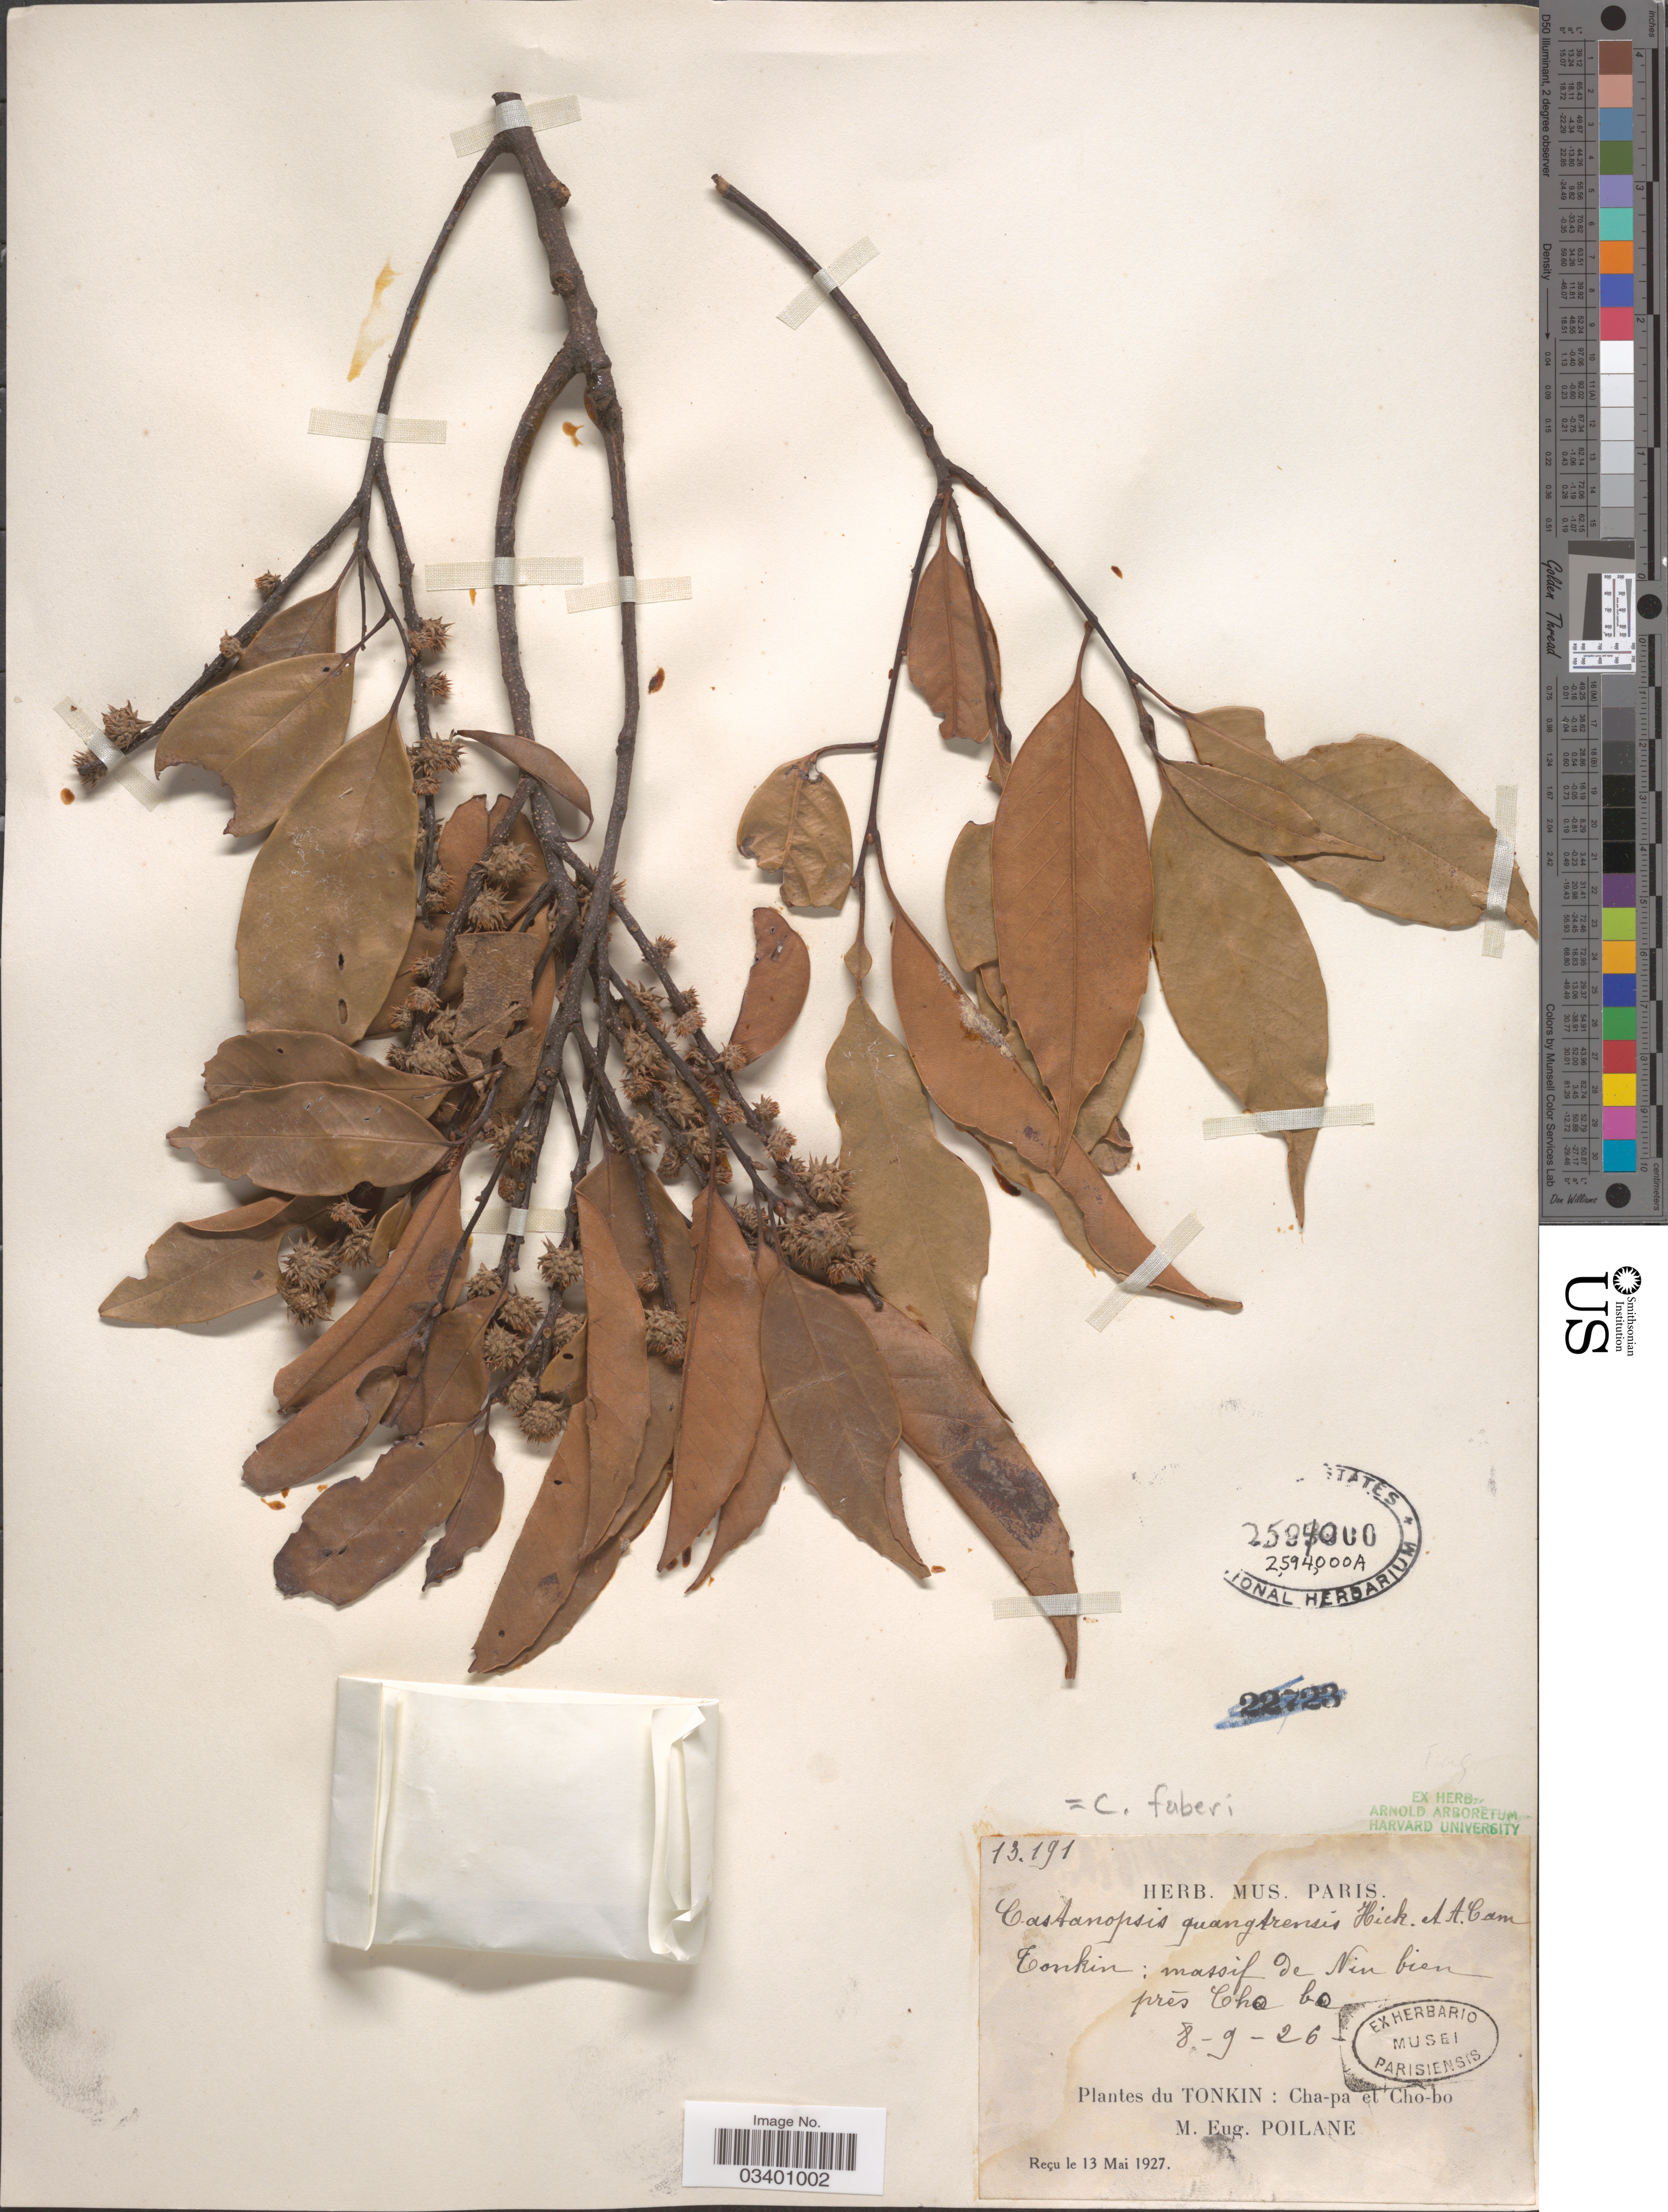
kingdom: Plantae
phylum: Tracheophyta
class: Magnoliopsida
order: Fagales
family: Fagaceae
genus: Castanopsis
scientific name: Castanopsis faberi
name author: Hance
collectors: M. Poilane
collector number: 13191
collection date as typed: Transcribed d/m/y: 8/9/26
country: Vietnam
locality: Tonkin:massif de Nin bien prés Cho-bo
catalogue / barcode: US 2594000A